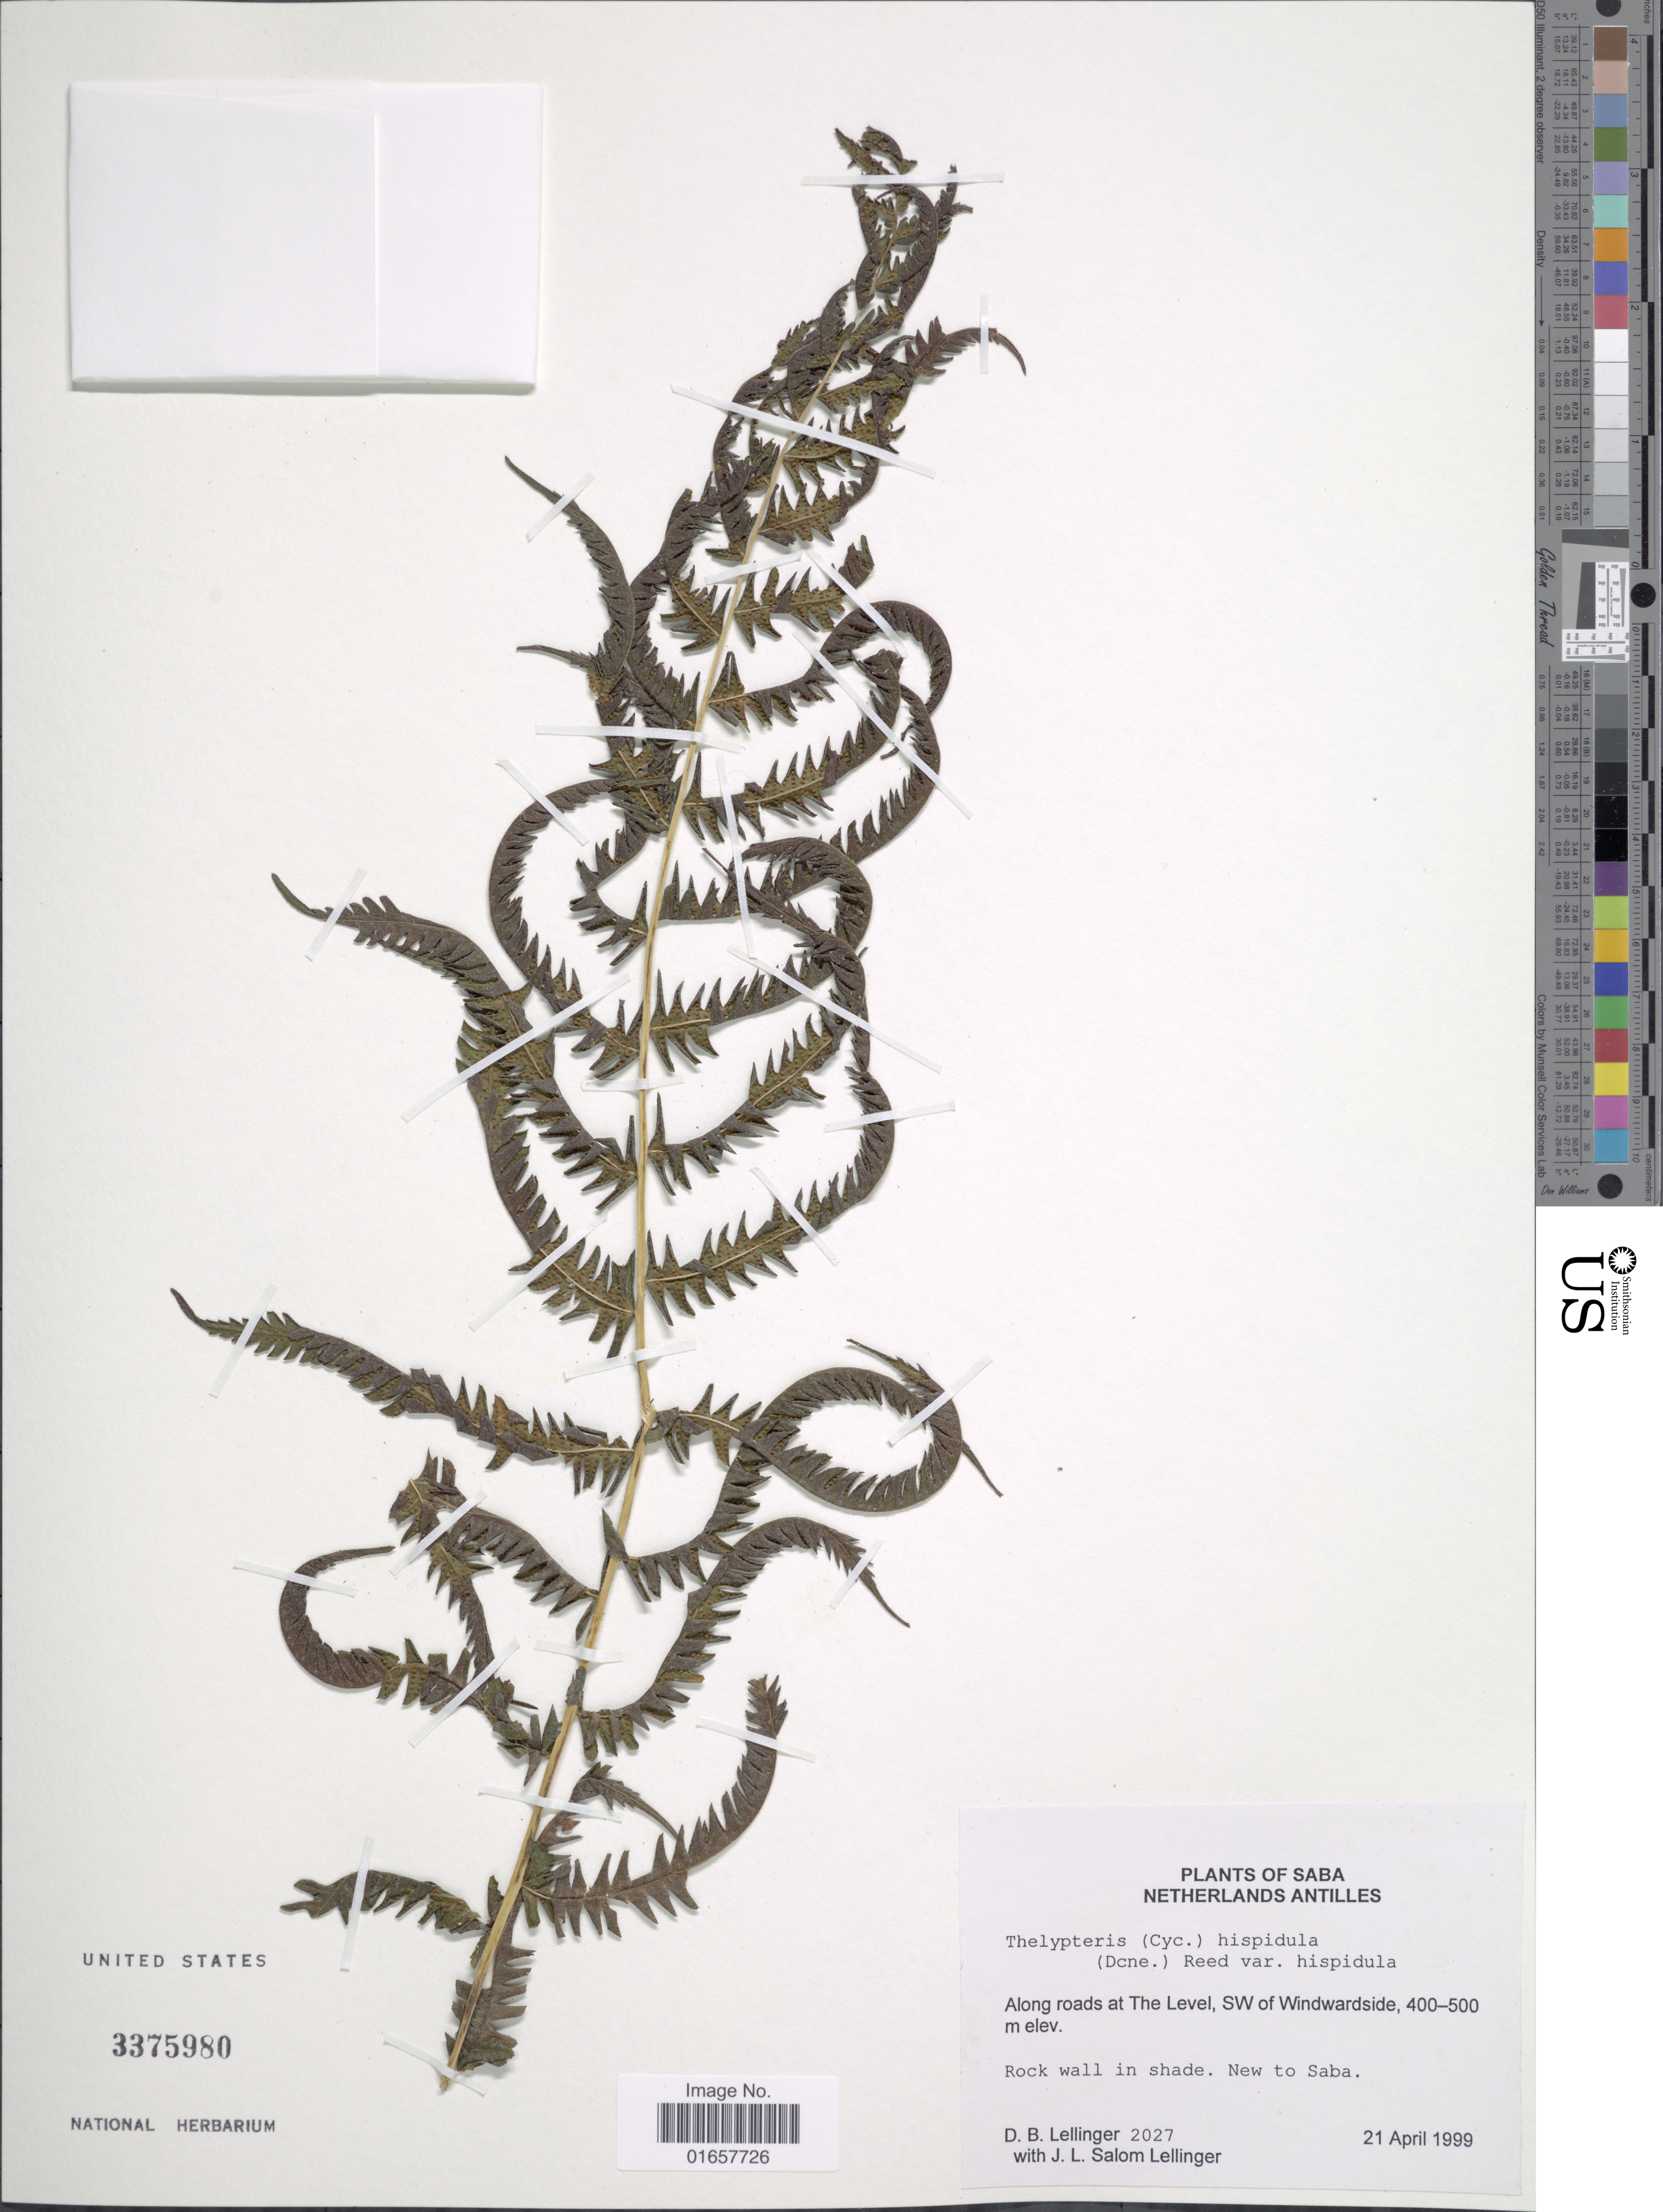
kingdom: Plantae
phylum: Tracheophyta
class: Polypodiopsida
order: Polypodiales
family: Thelypteridaceae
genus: Christella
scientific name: Christella hispidula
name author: (Decne.) Holttum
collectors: D. B. Lellinger & J. Salom Lellinger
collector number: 2027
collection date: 1999-04-21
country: Netherlands Antilles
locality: Saba, along roads at The Level, SW of Windwardside, rock wall in shade, New of Saba.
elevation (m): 400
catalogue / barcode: US 3375980